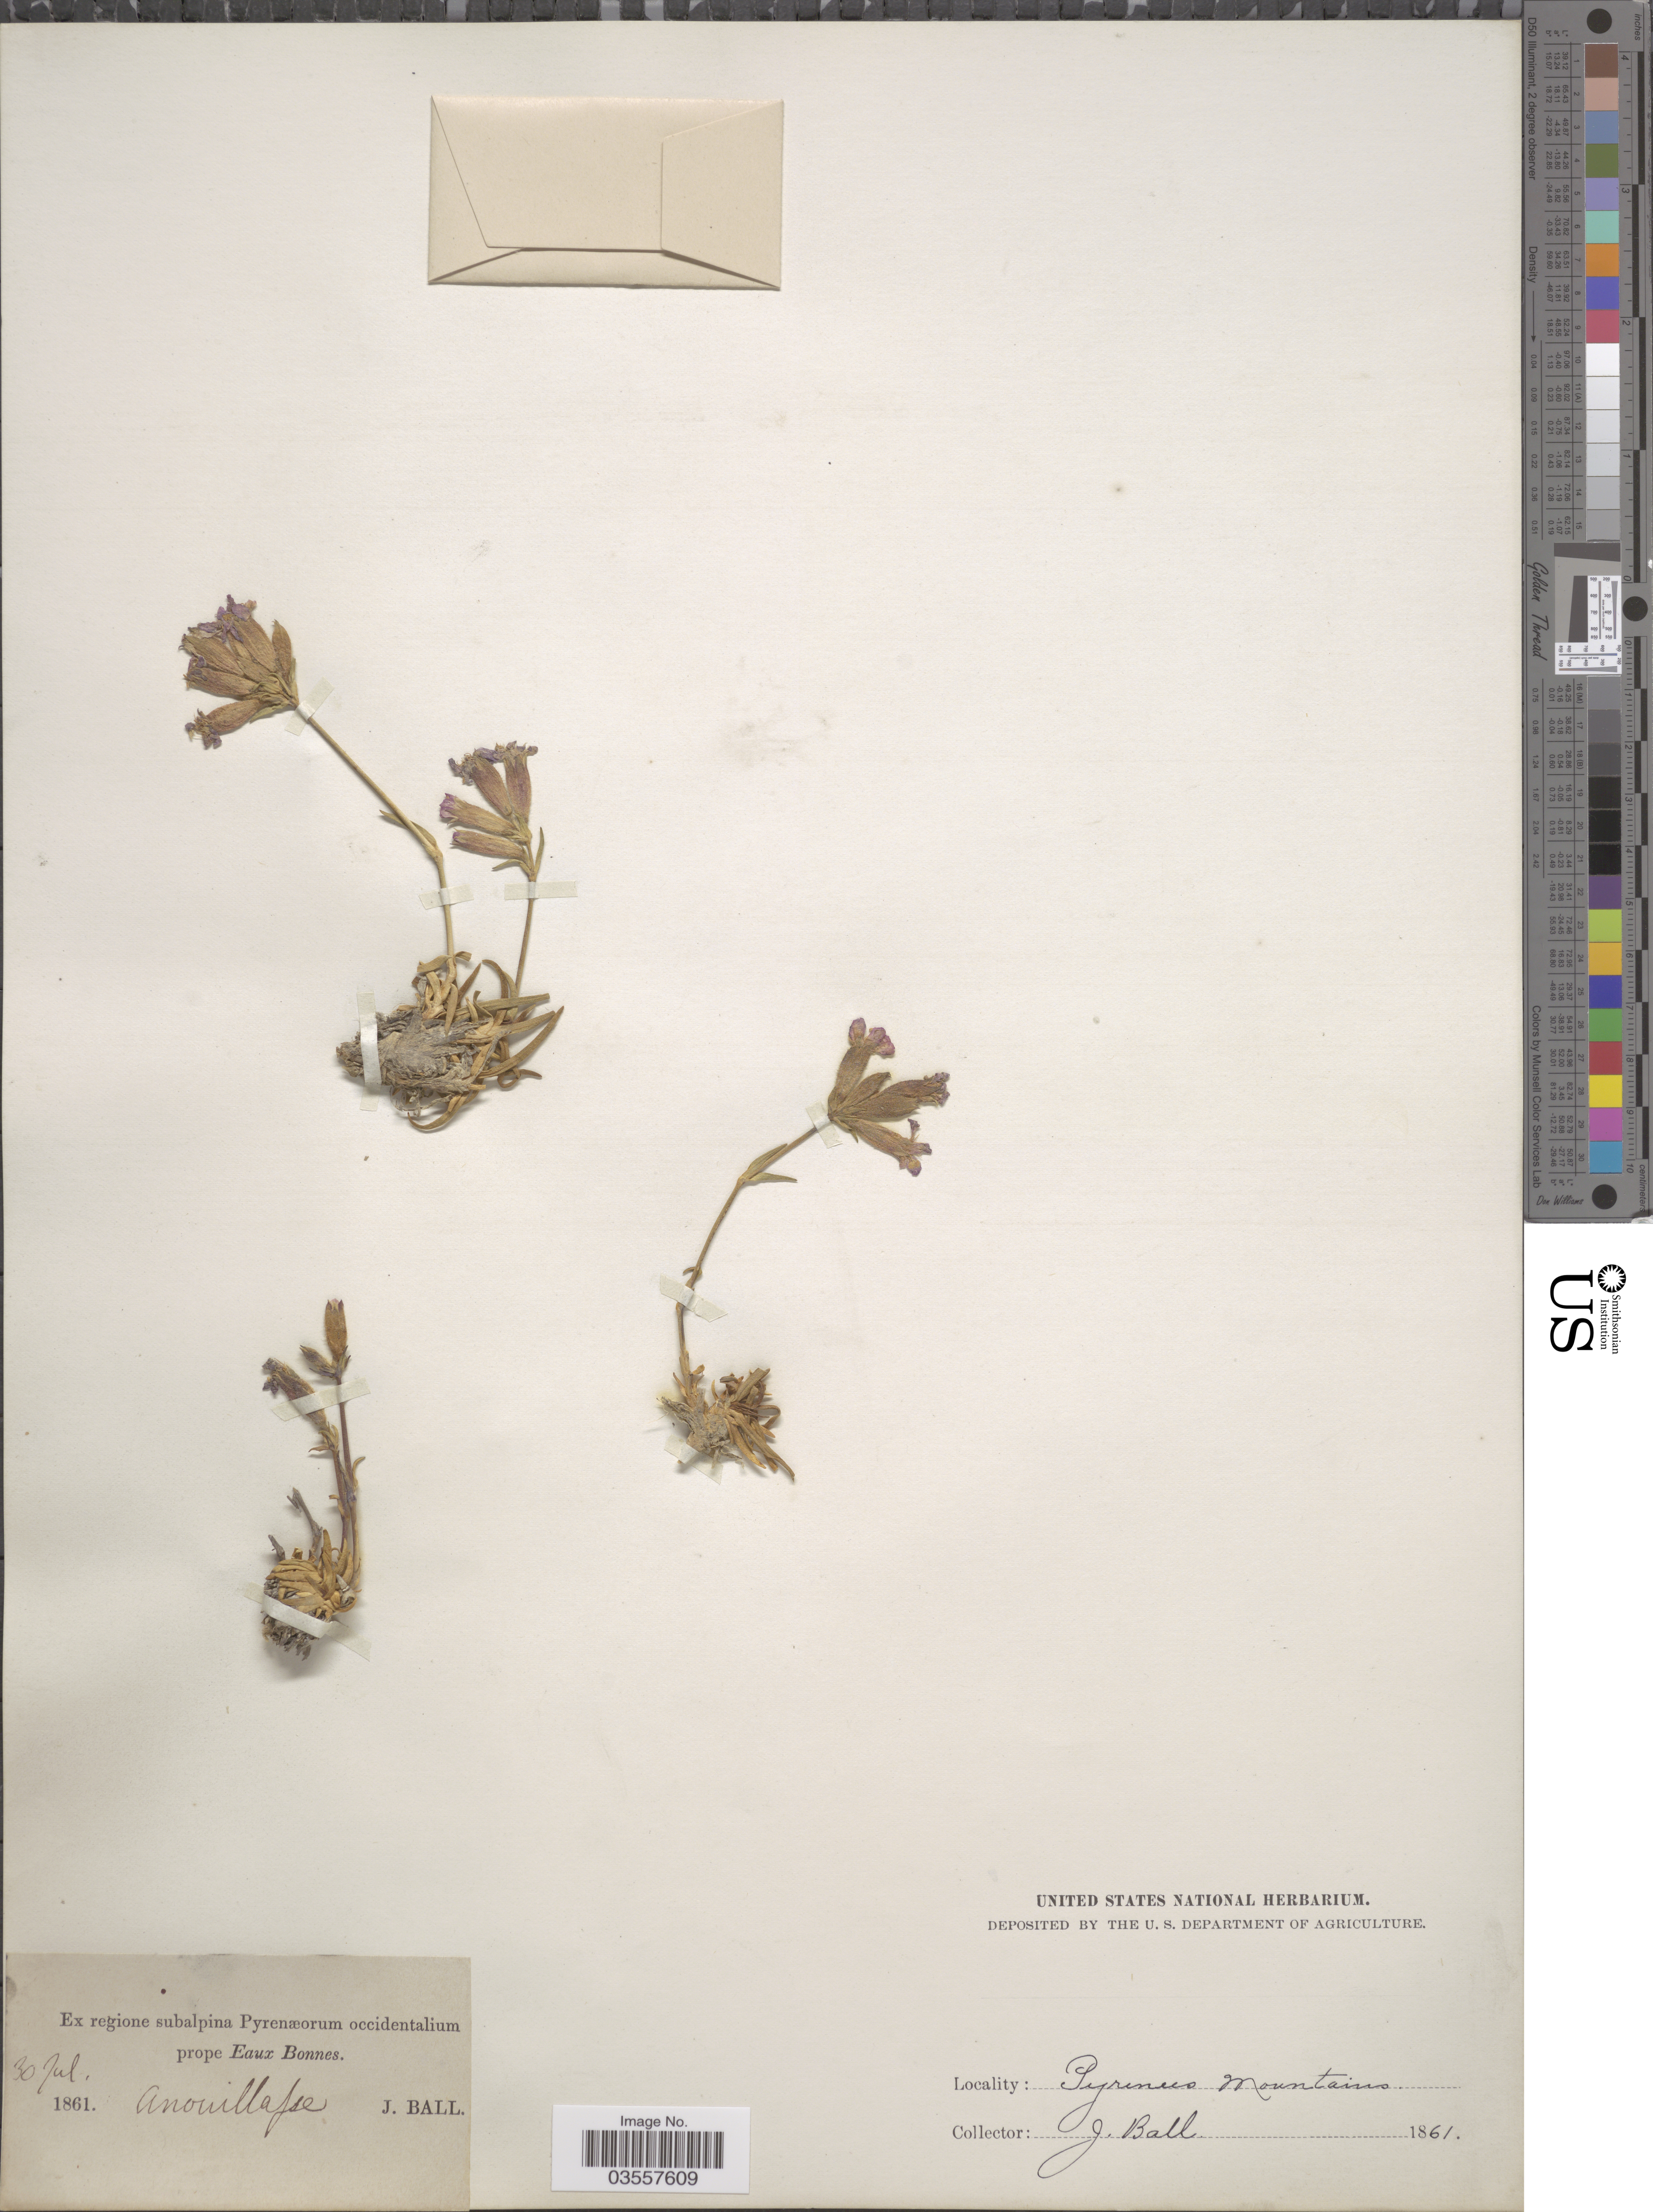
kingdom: Plantae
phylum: Tracheophyta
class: Magnoliopsida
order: Caryophyllales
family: Caryophyllaceae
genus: Saponaria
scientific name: Saponaria sp.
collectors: J. Ball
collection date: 1861-07-30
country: France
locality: Ex regione subalpina Pyrenæorum occidentalium prope Eaux Bonnes. Pyrenees Mountains.